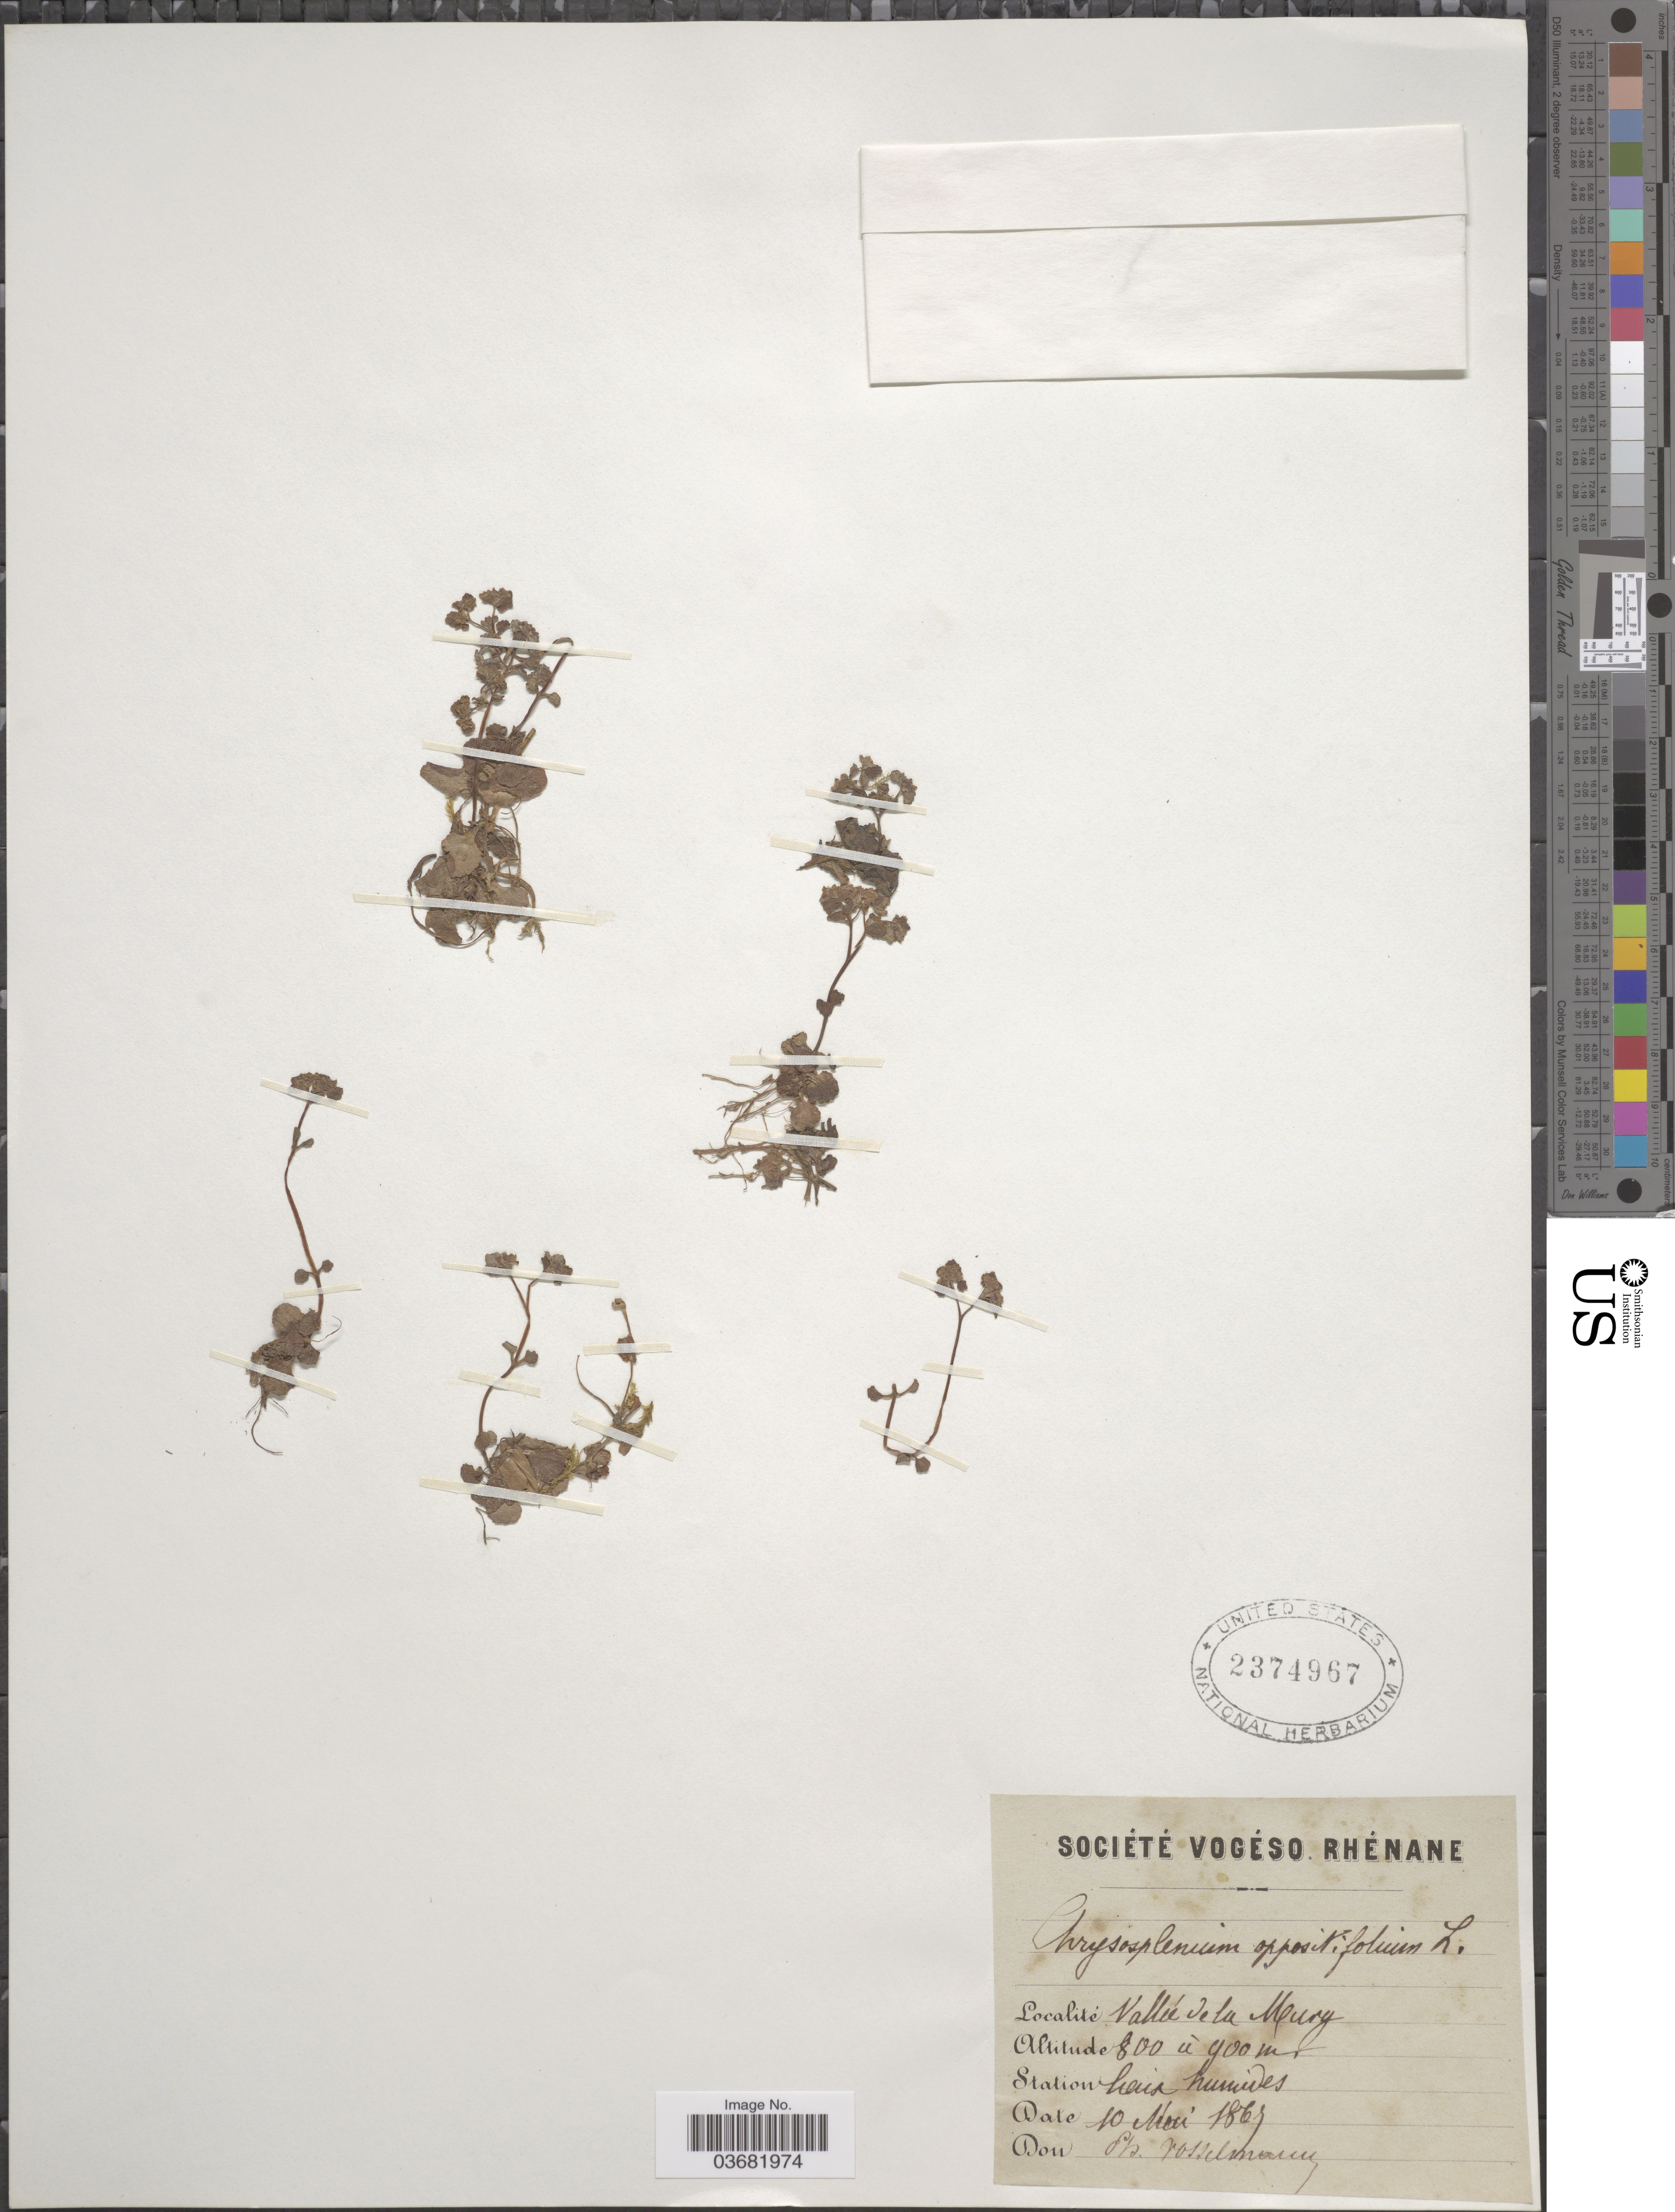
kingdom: Plantae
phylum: Tracheophyta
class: Magnoliopsida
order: Saxifragales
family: Saxifragaceae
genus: Chrysosplenium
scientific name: Chrysosplenium oppositifolium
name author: L.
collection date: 1867-05-10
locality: Vallée de la Mury.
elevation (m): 800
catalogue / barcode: US 2374967